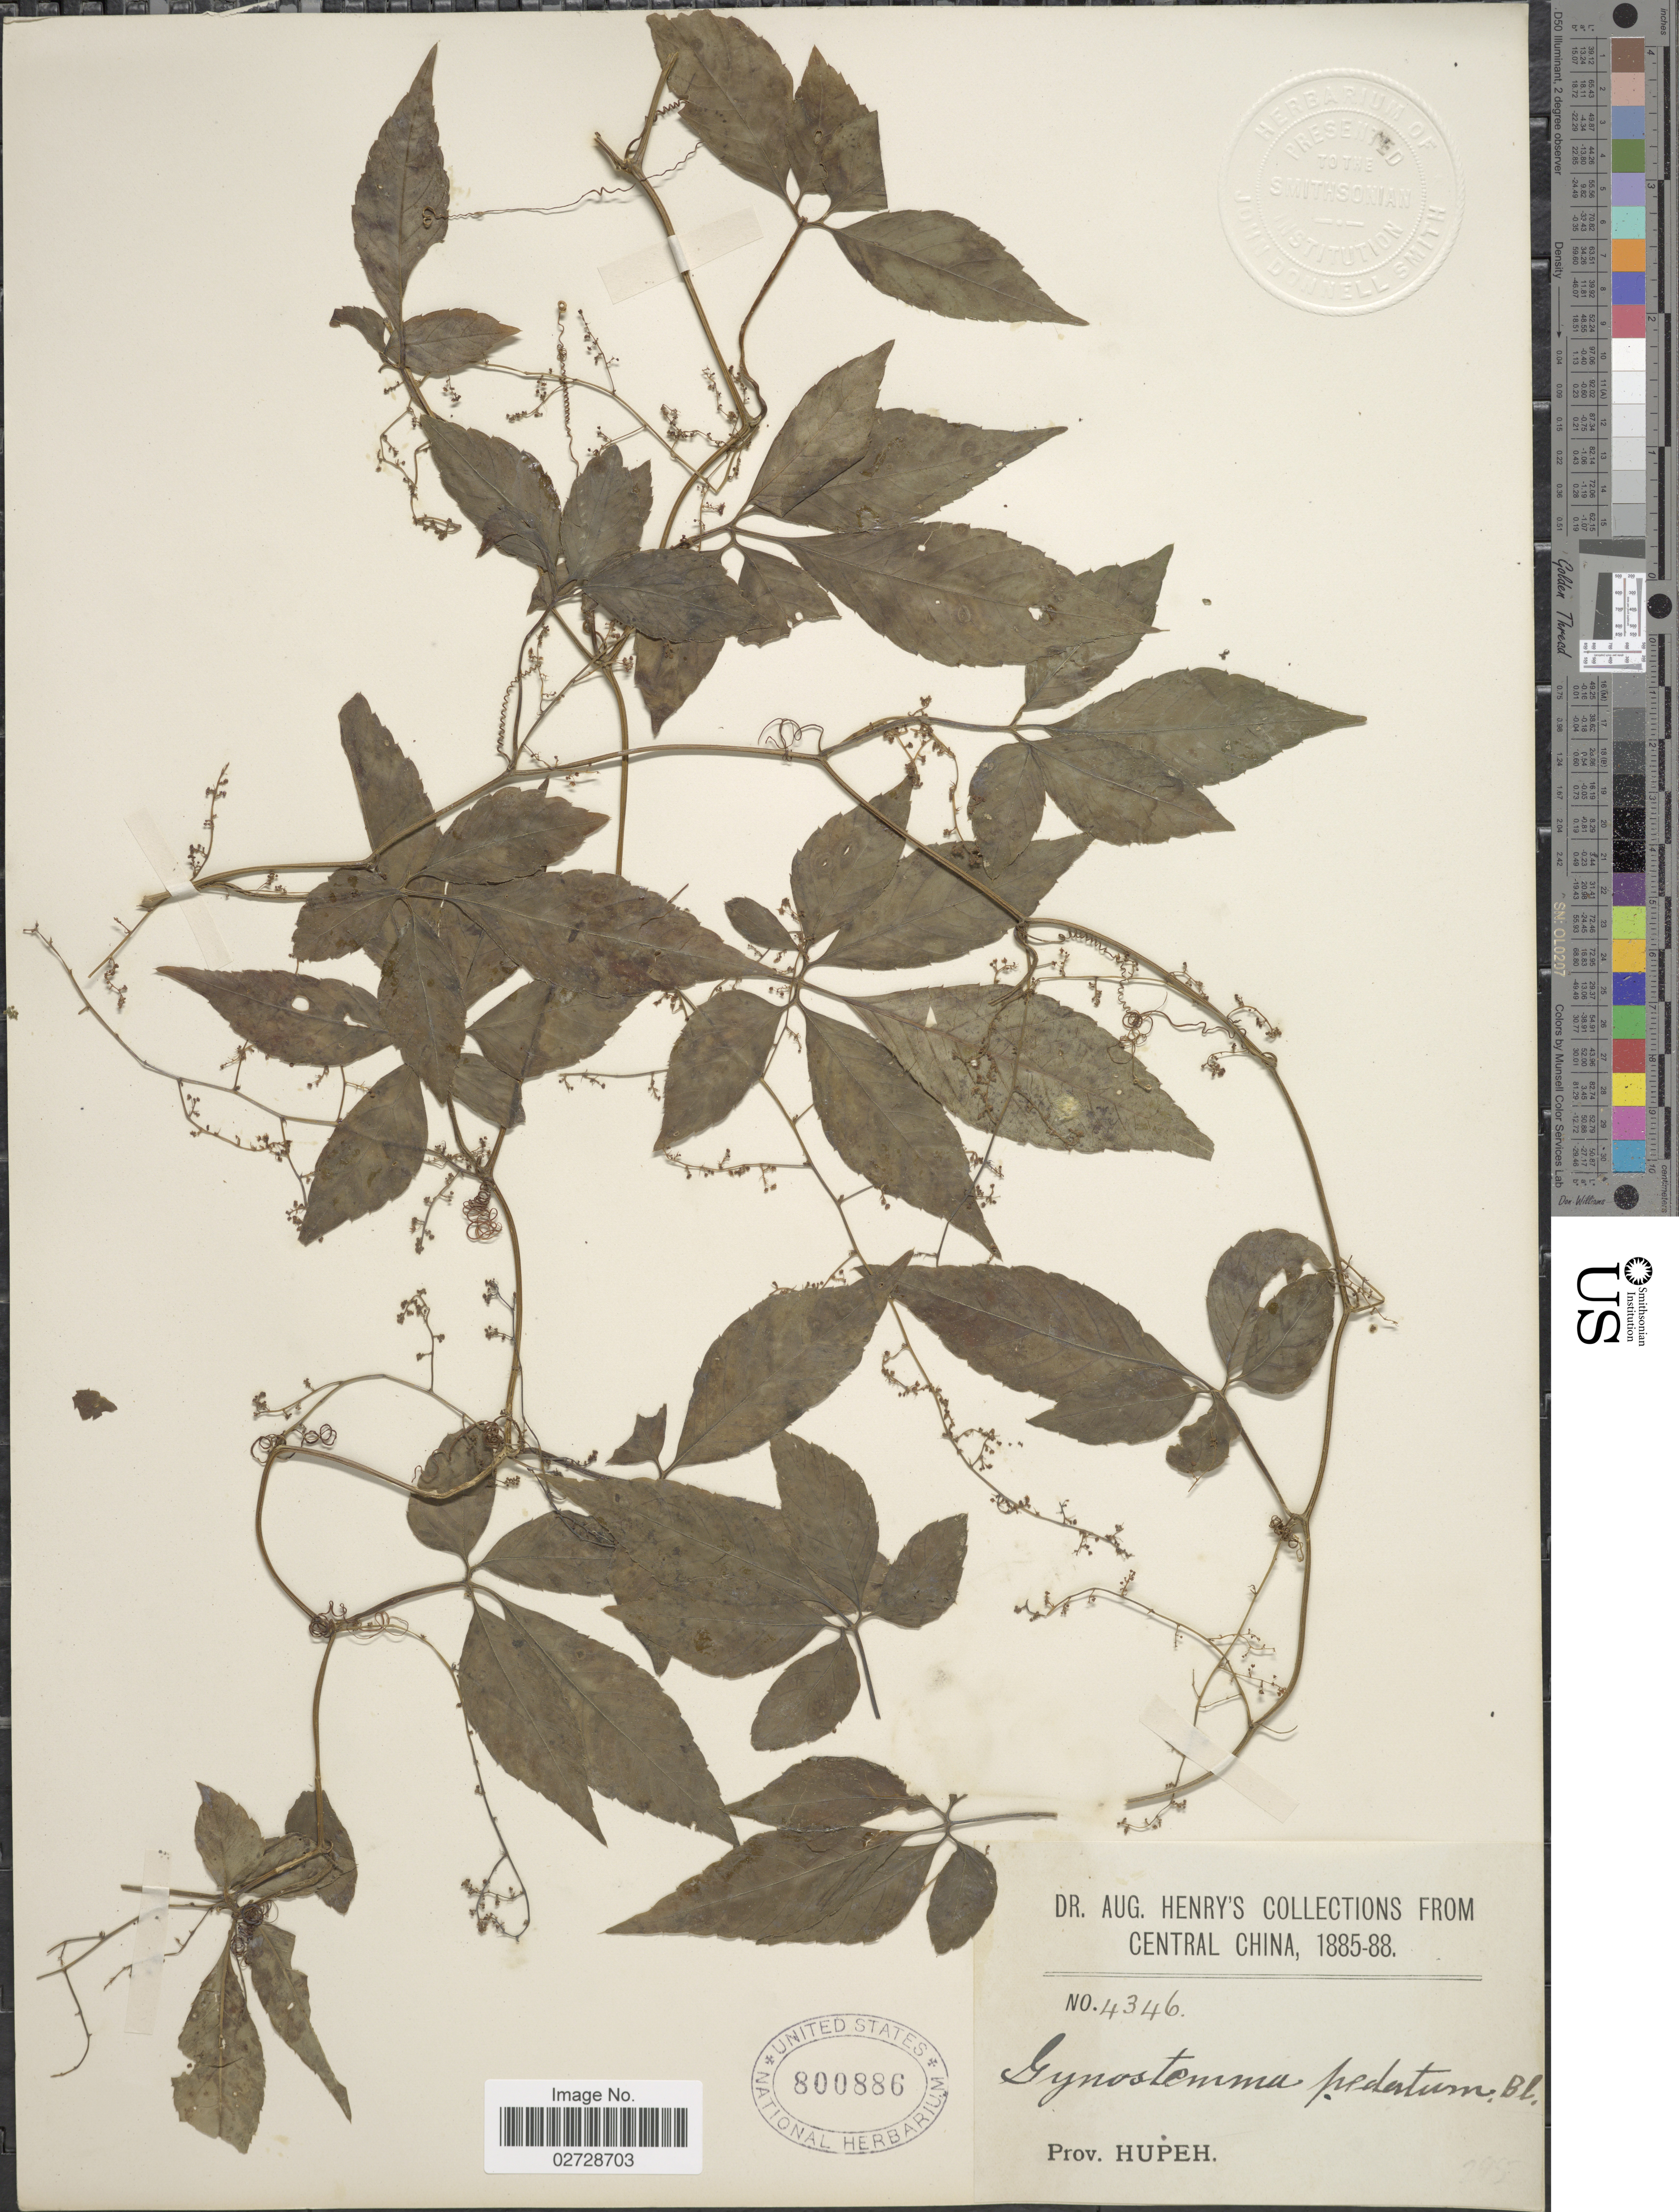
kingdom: Plantae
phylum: Tracheophyta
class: Magnoliopsida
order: Cucurbitales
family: Cucurbitaceae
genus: Gynostemma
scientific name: Gynostemma pentaphyllum var. pentaphyllum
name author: (Thunb.) Makino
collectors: A. Henry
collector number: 4346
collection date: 1885/1888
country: China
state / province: Hubei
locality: Central China. Prov. Hupeh.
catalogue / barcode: US 800886